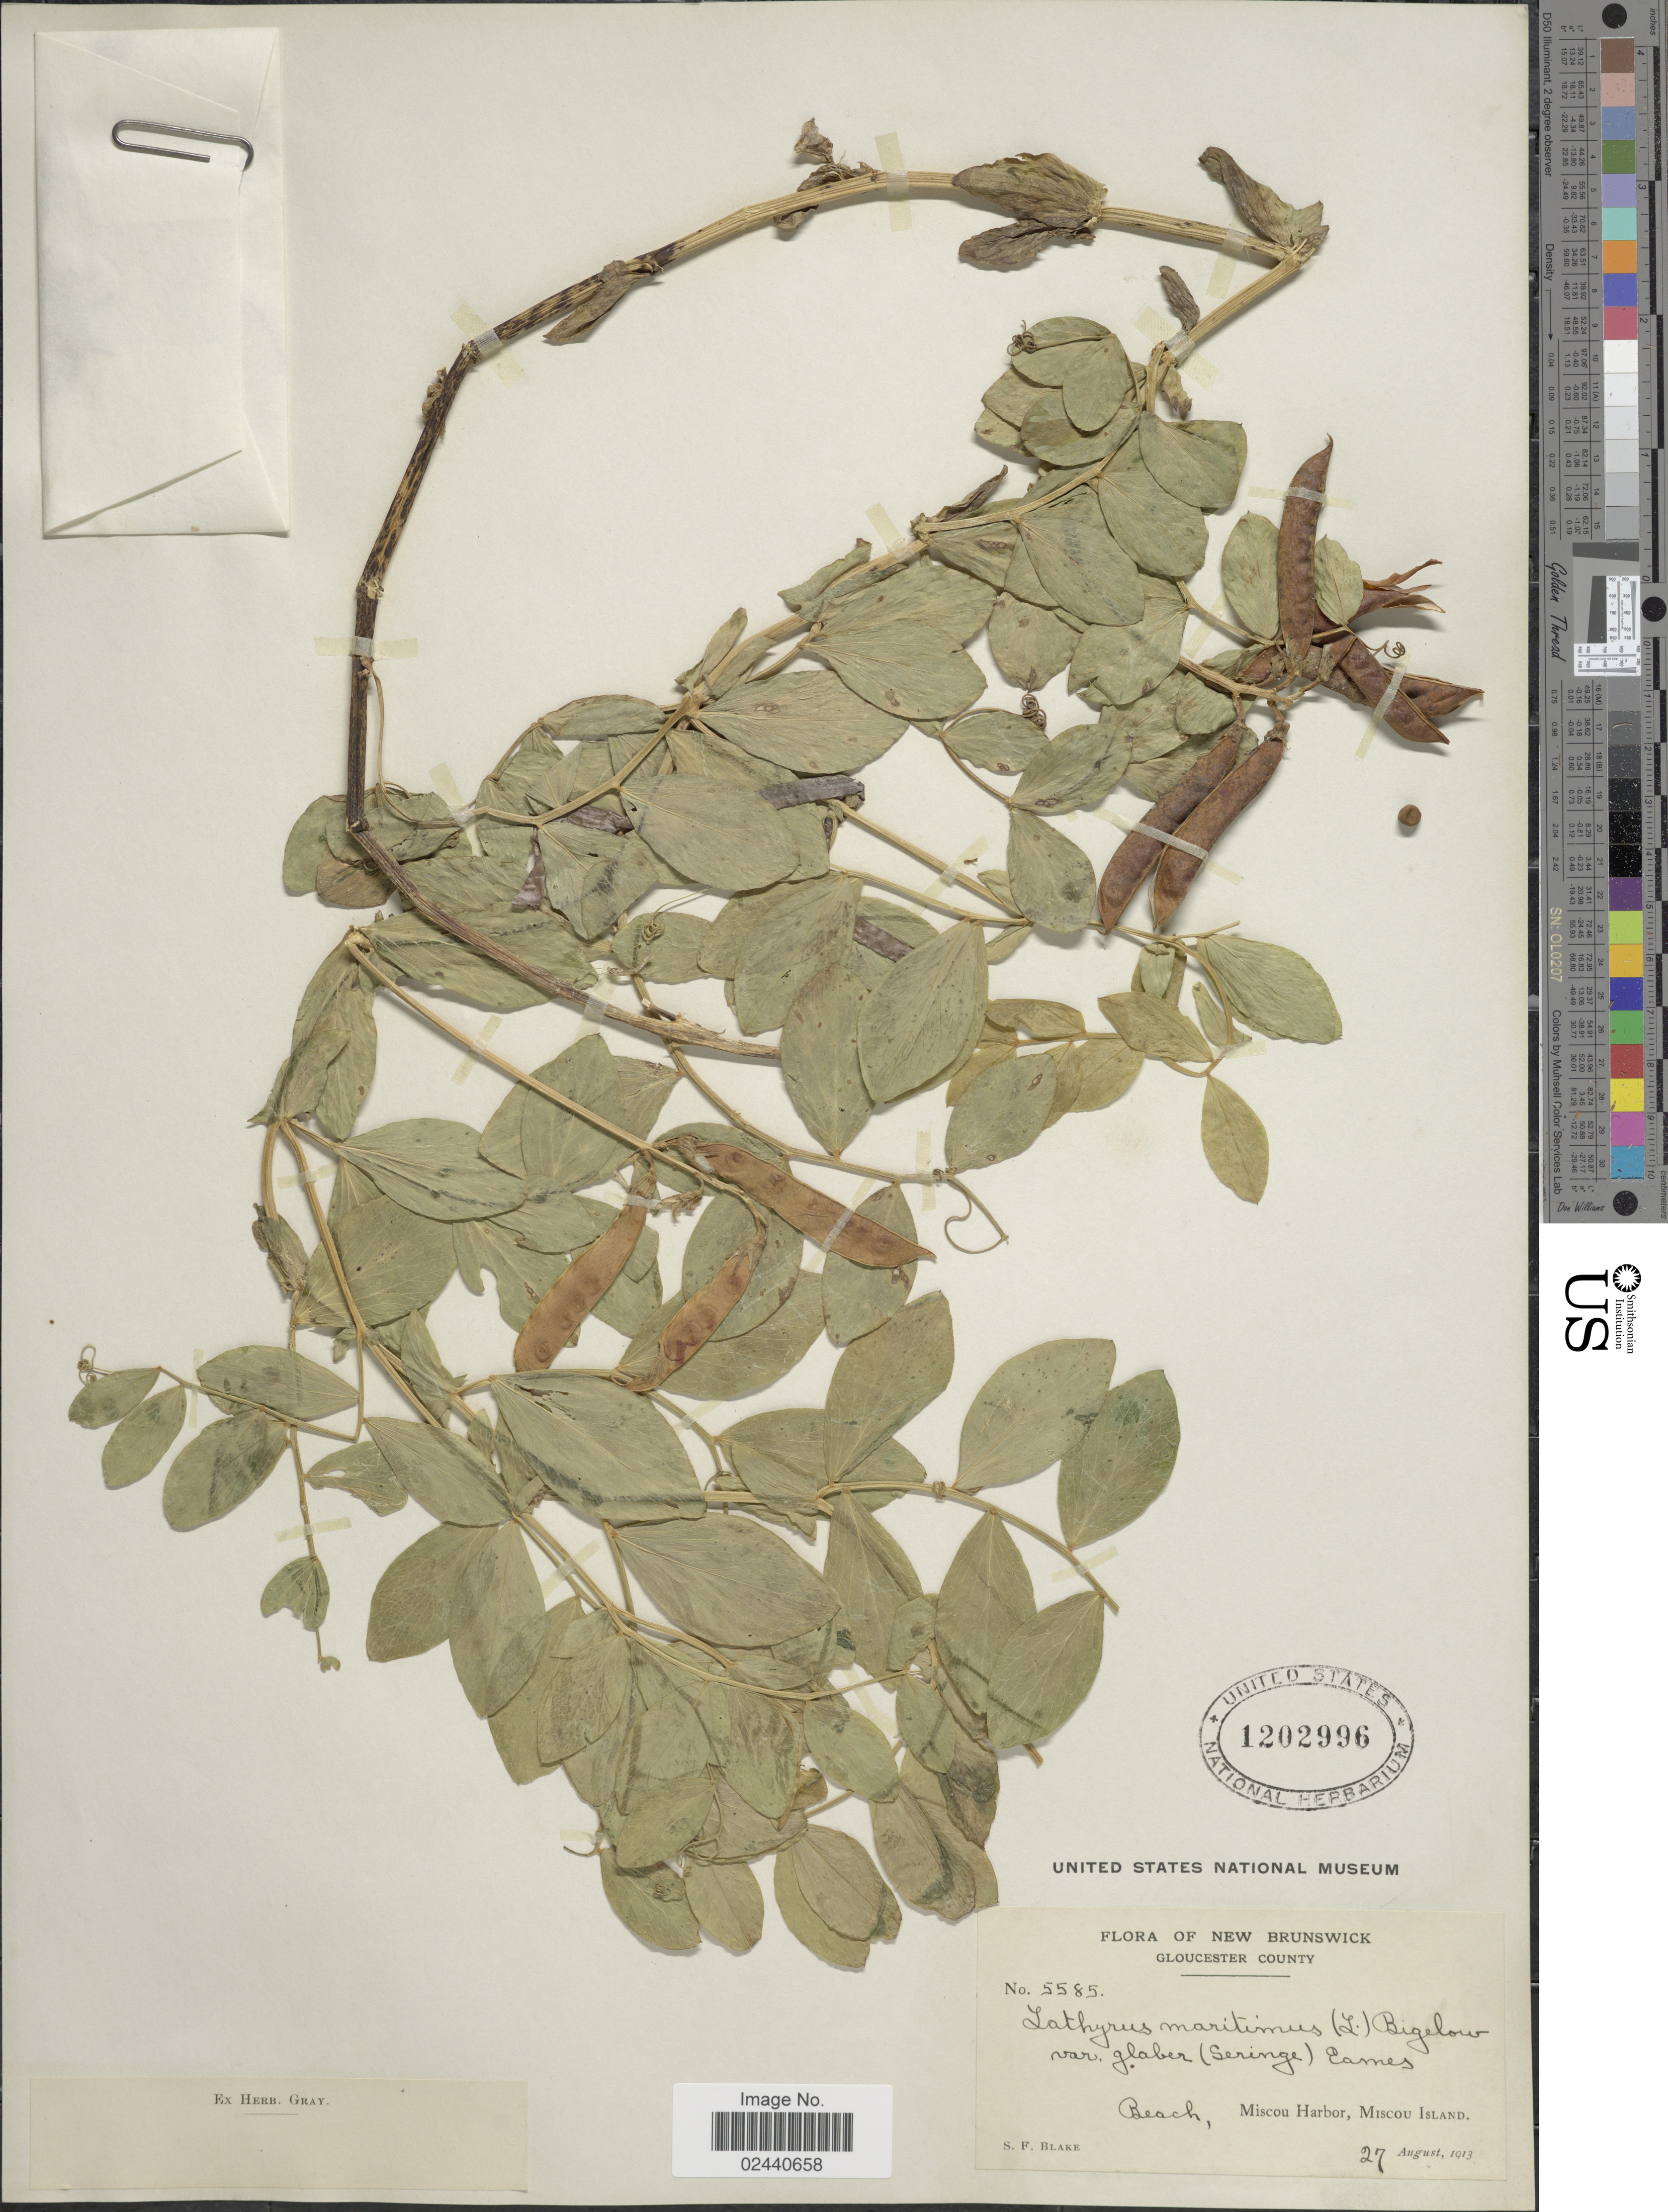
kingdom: Plantae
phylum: Tracheophyta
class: Magnoliopsida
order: Fabales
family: Fabaceae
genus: Lathyrus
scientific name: Lathyrus japonicus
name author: Willd.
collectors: S. Blake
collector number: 5585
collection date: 1913-08-27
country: Canada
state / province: New Brunswick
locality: Gloucester County, Miscou Harbor, Miscou Island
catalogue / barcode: US 1202996